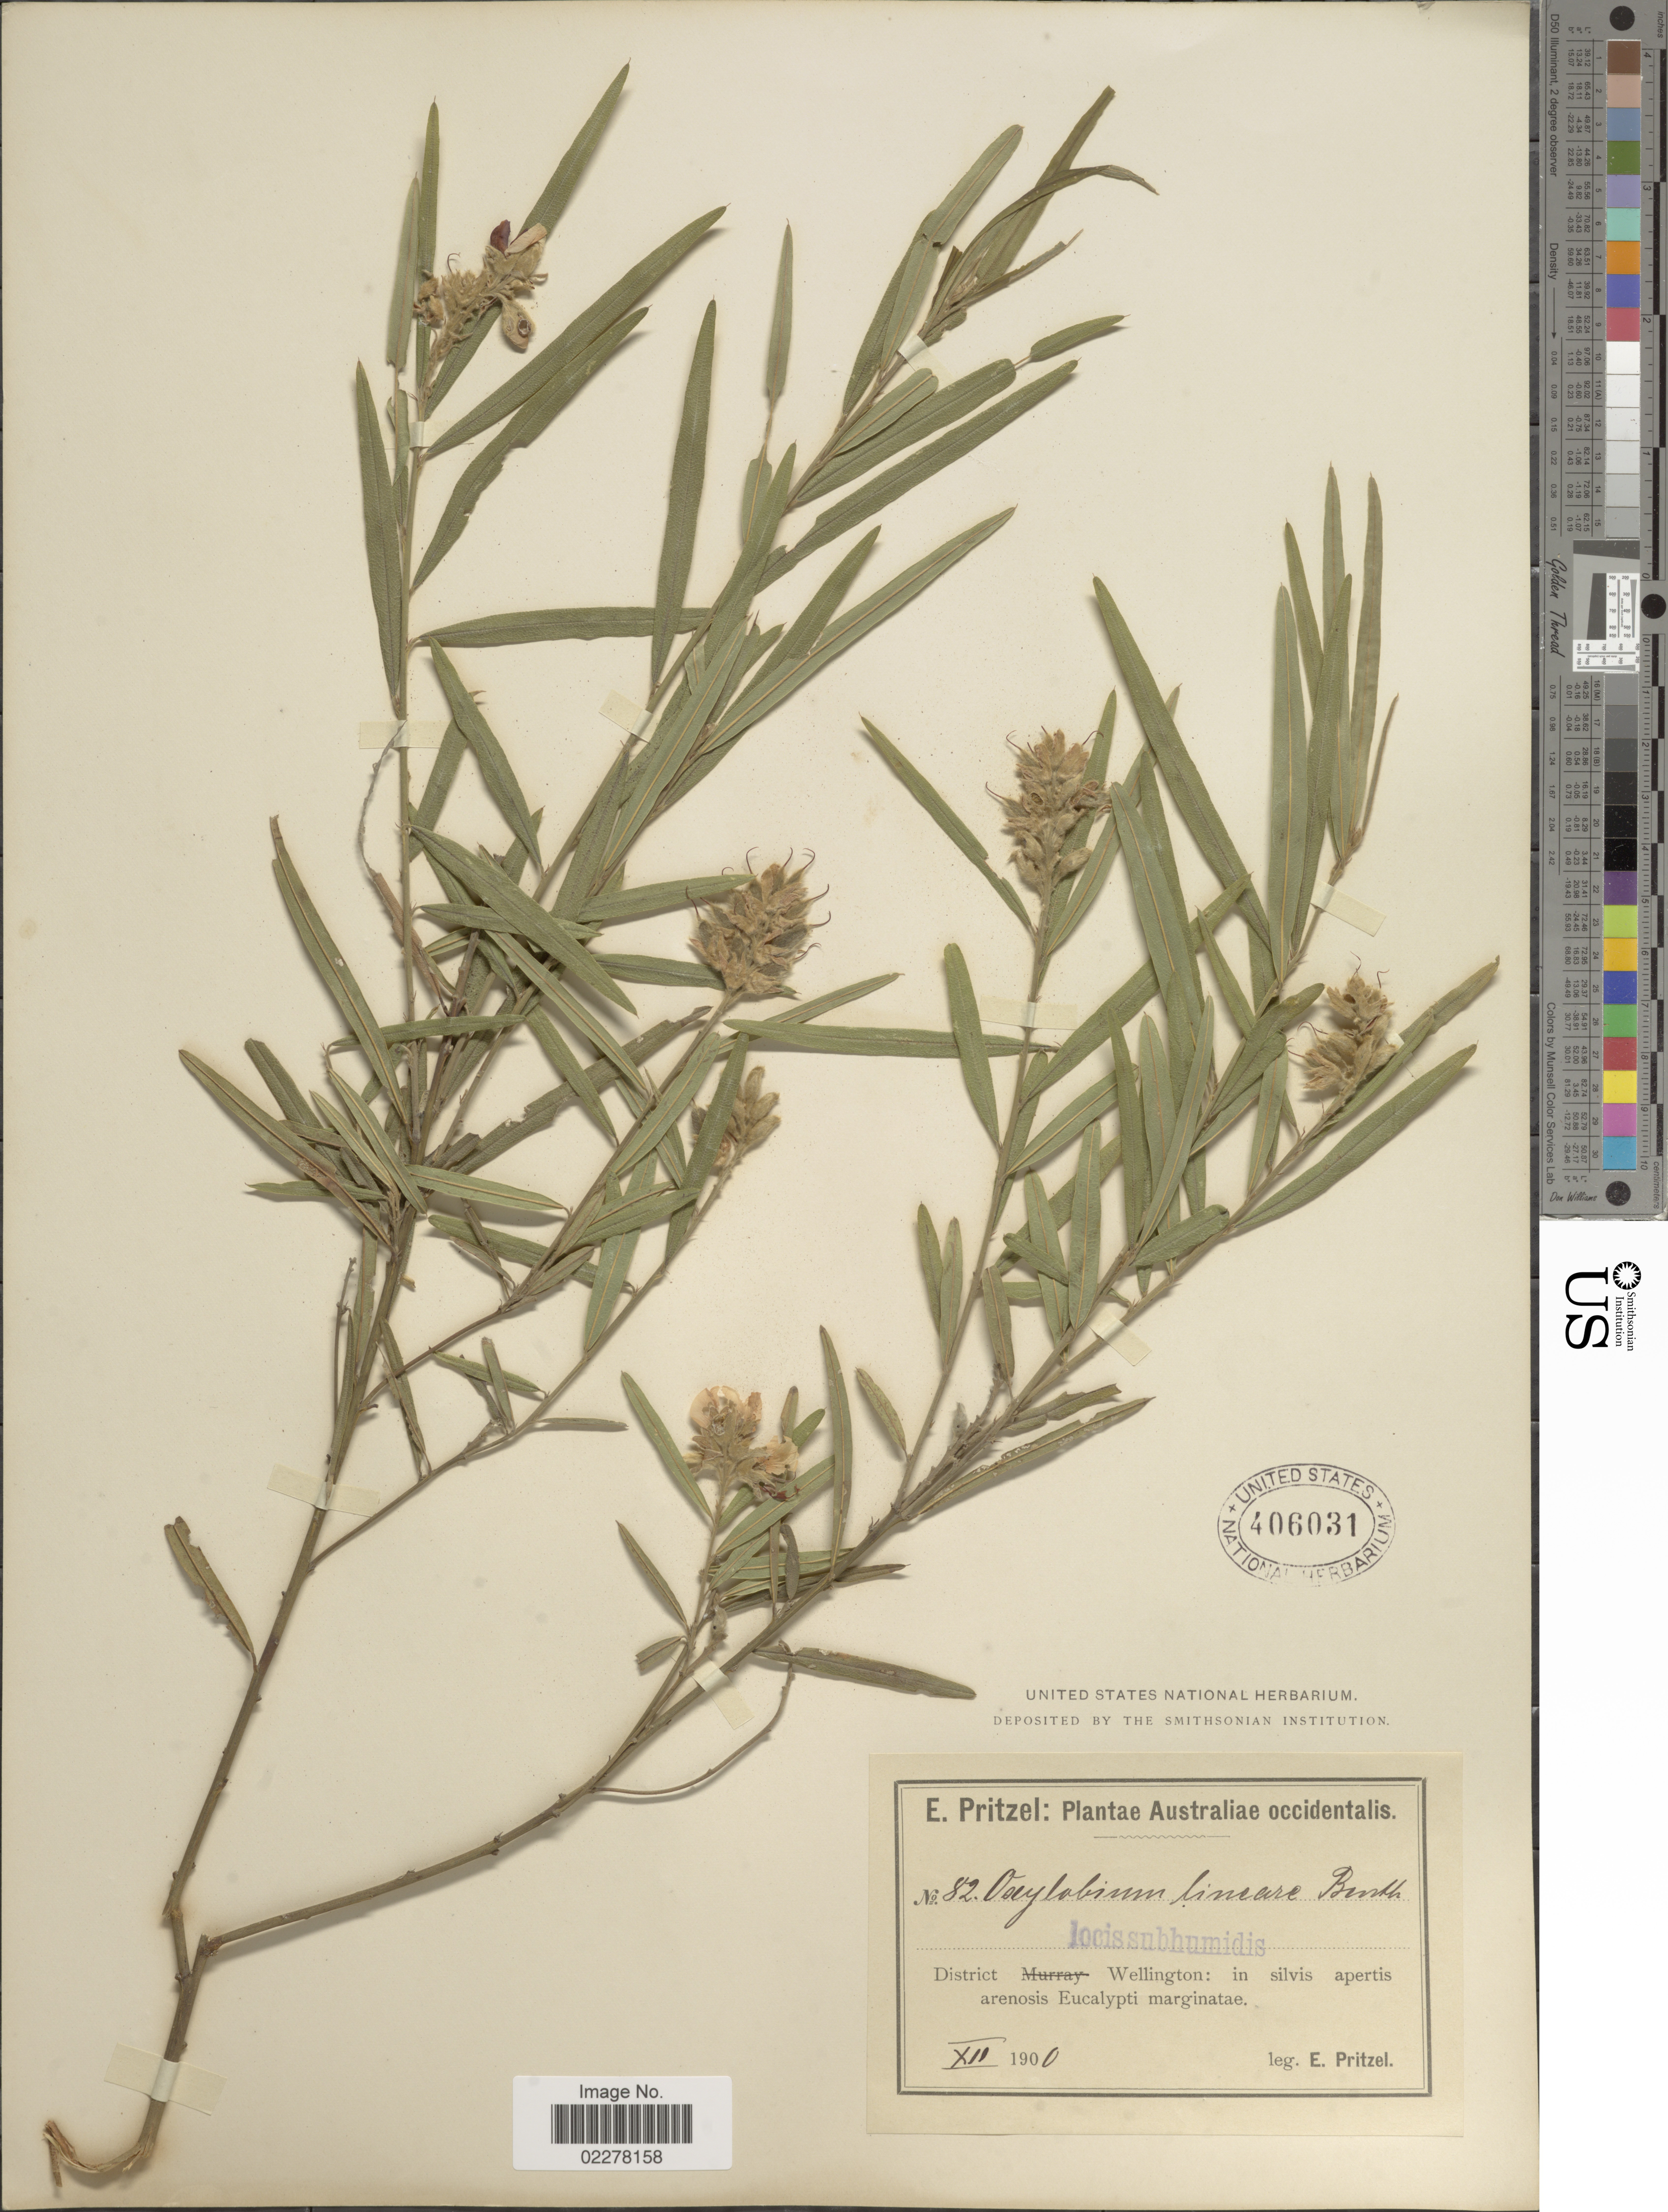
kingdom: Plantae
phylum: Tracheophyta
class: Magnoliopsida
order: Fabales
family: Fabaceae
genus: Gastrolobium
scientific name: Gastrolobium ebracteolatum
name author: G. Chandler & Crisp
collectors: E. G. Pritzel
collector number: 82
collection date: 1900-07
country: Australia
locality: Australiae occidentalis. District Wellington: in silvis apertis arenosis Aucalypti marginatae.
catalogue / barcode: US 406031